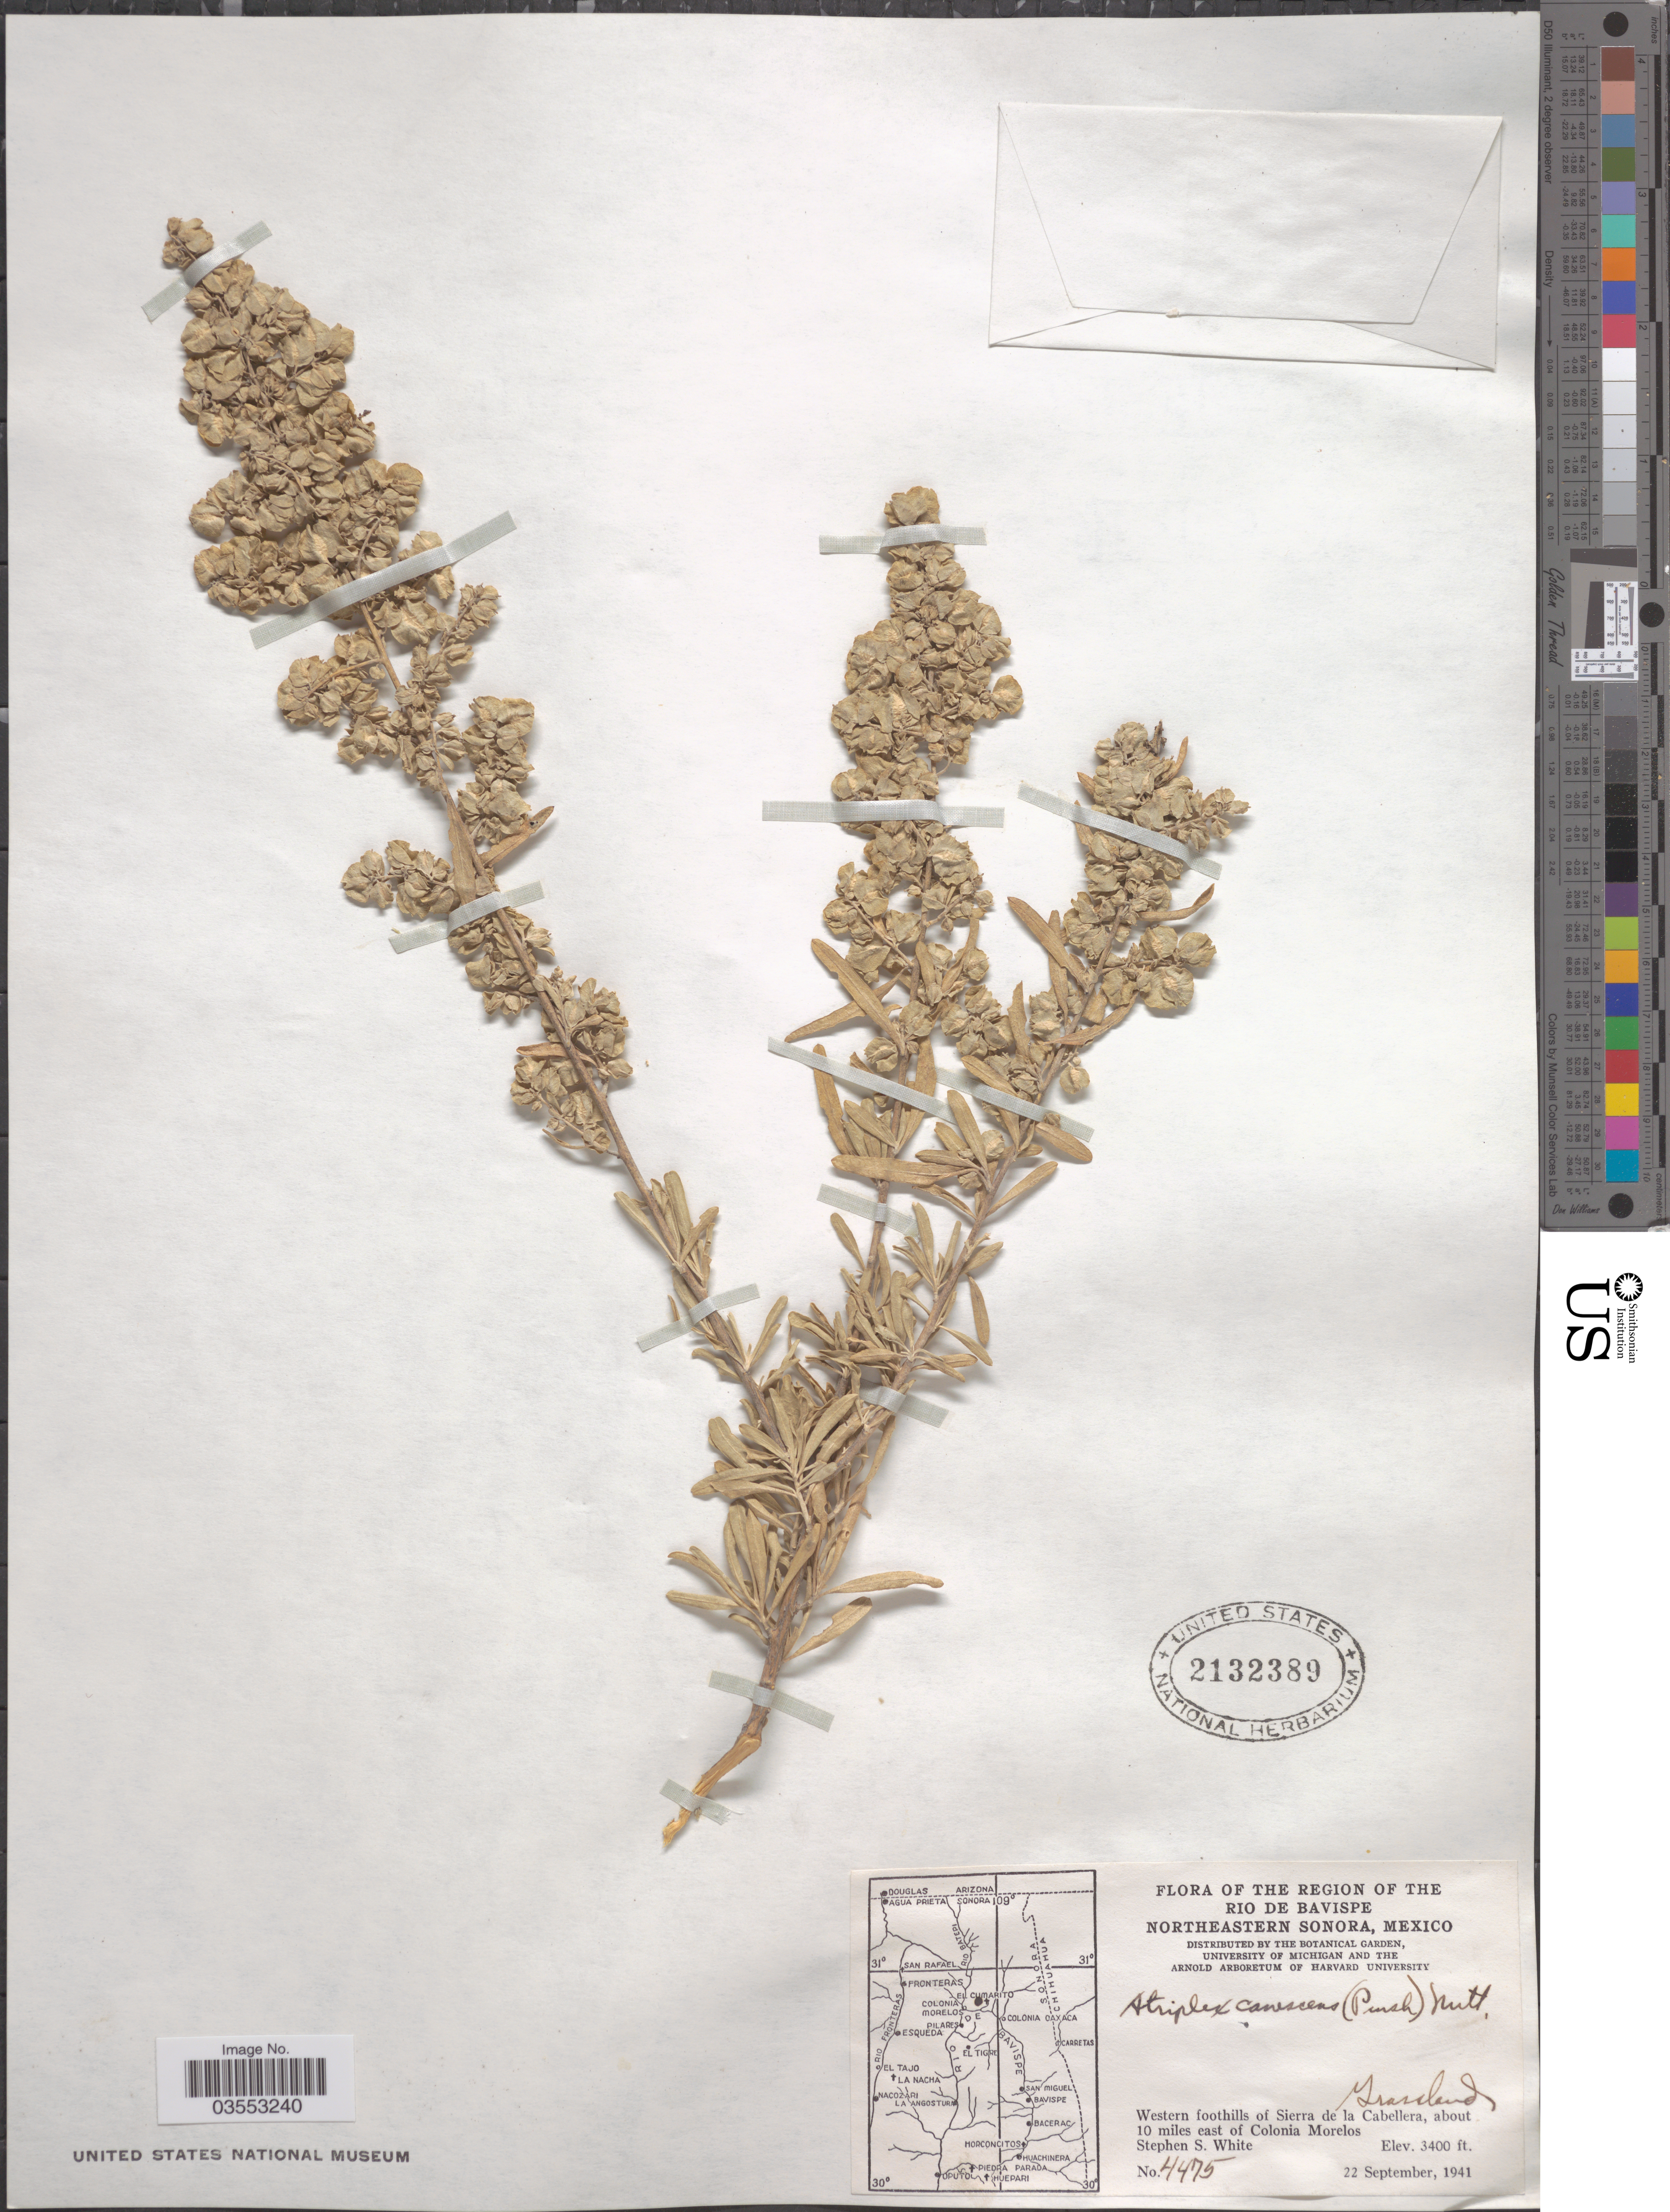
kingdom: Plantae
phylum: Tracheophyta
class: Magnoliopsida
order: Caryophyllales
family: Amaranthaceae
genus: Atriplex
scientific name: Atriplex canescens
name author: (Pursh) Nutt.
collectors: S. S. White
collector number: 4475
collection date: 1941-09-22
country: Mexico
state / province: Sonora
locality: The Region of the Rio de Bavispe. Northeastern Sonora. Western foothills of Sierra de la Cabellera, about 10 miles east of Colonia Morelos.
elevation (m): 1036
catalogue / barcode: US 2132389